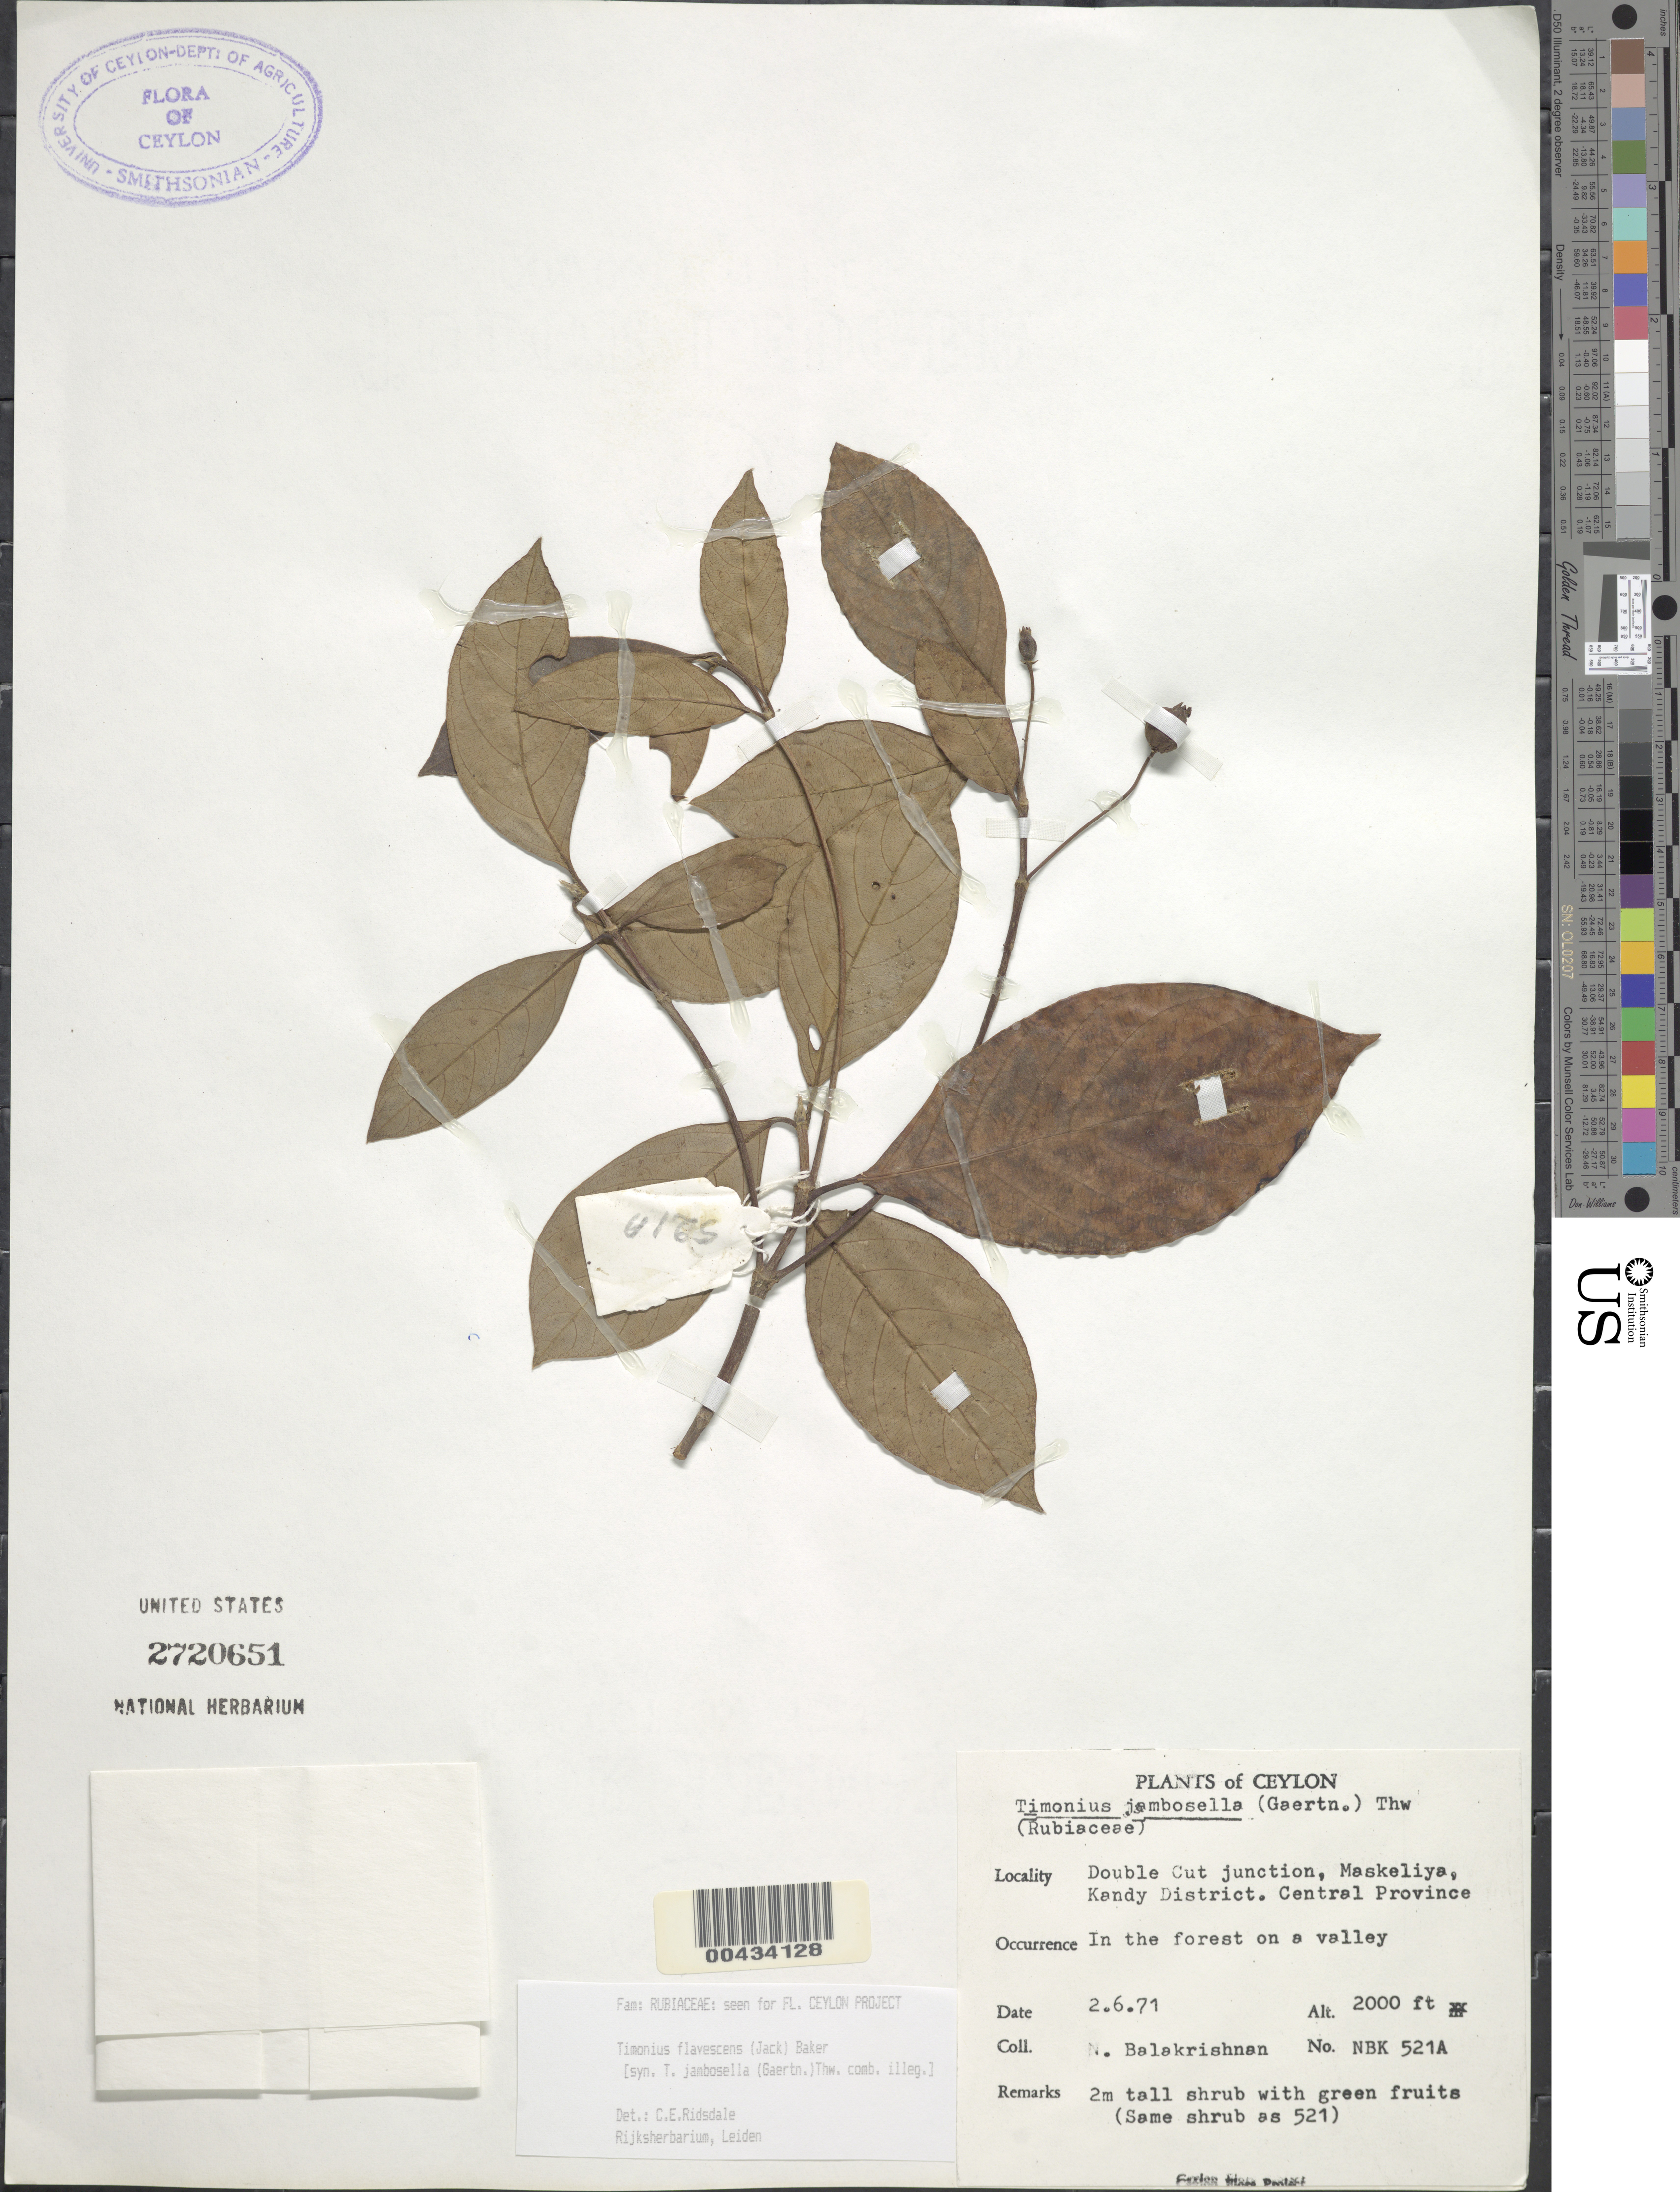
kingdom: Plantae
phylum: Tracheophyta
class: Magnoliopsida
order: Gentianales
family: Rubiaceae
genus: Timonius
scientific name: Timonius flavescens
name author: (Jack) Baker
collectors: N. Balakrishnan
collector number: NBK 521A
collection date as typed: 02 Jun 1971 or 06 Feb 1971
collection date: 1971-02-06 or 1971-06-02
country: Sri Lanka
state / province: Central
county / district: Kandy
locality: Double Cut junct., Maskeliya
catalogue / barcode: US 2760651